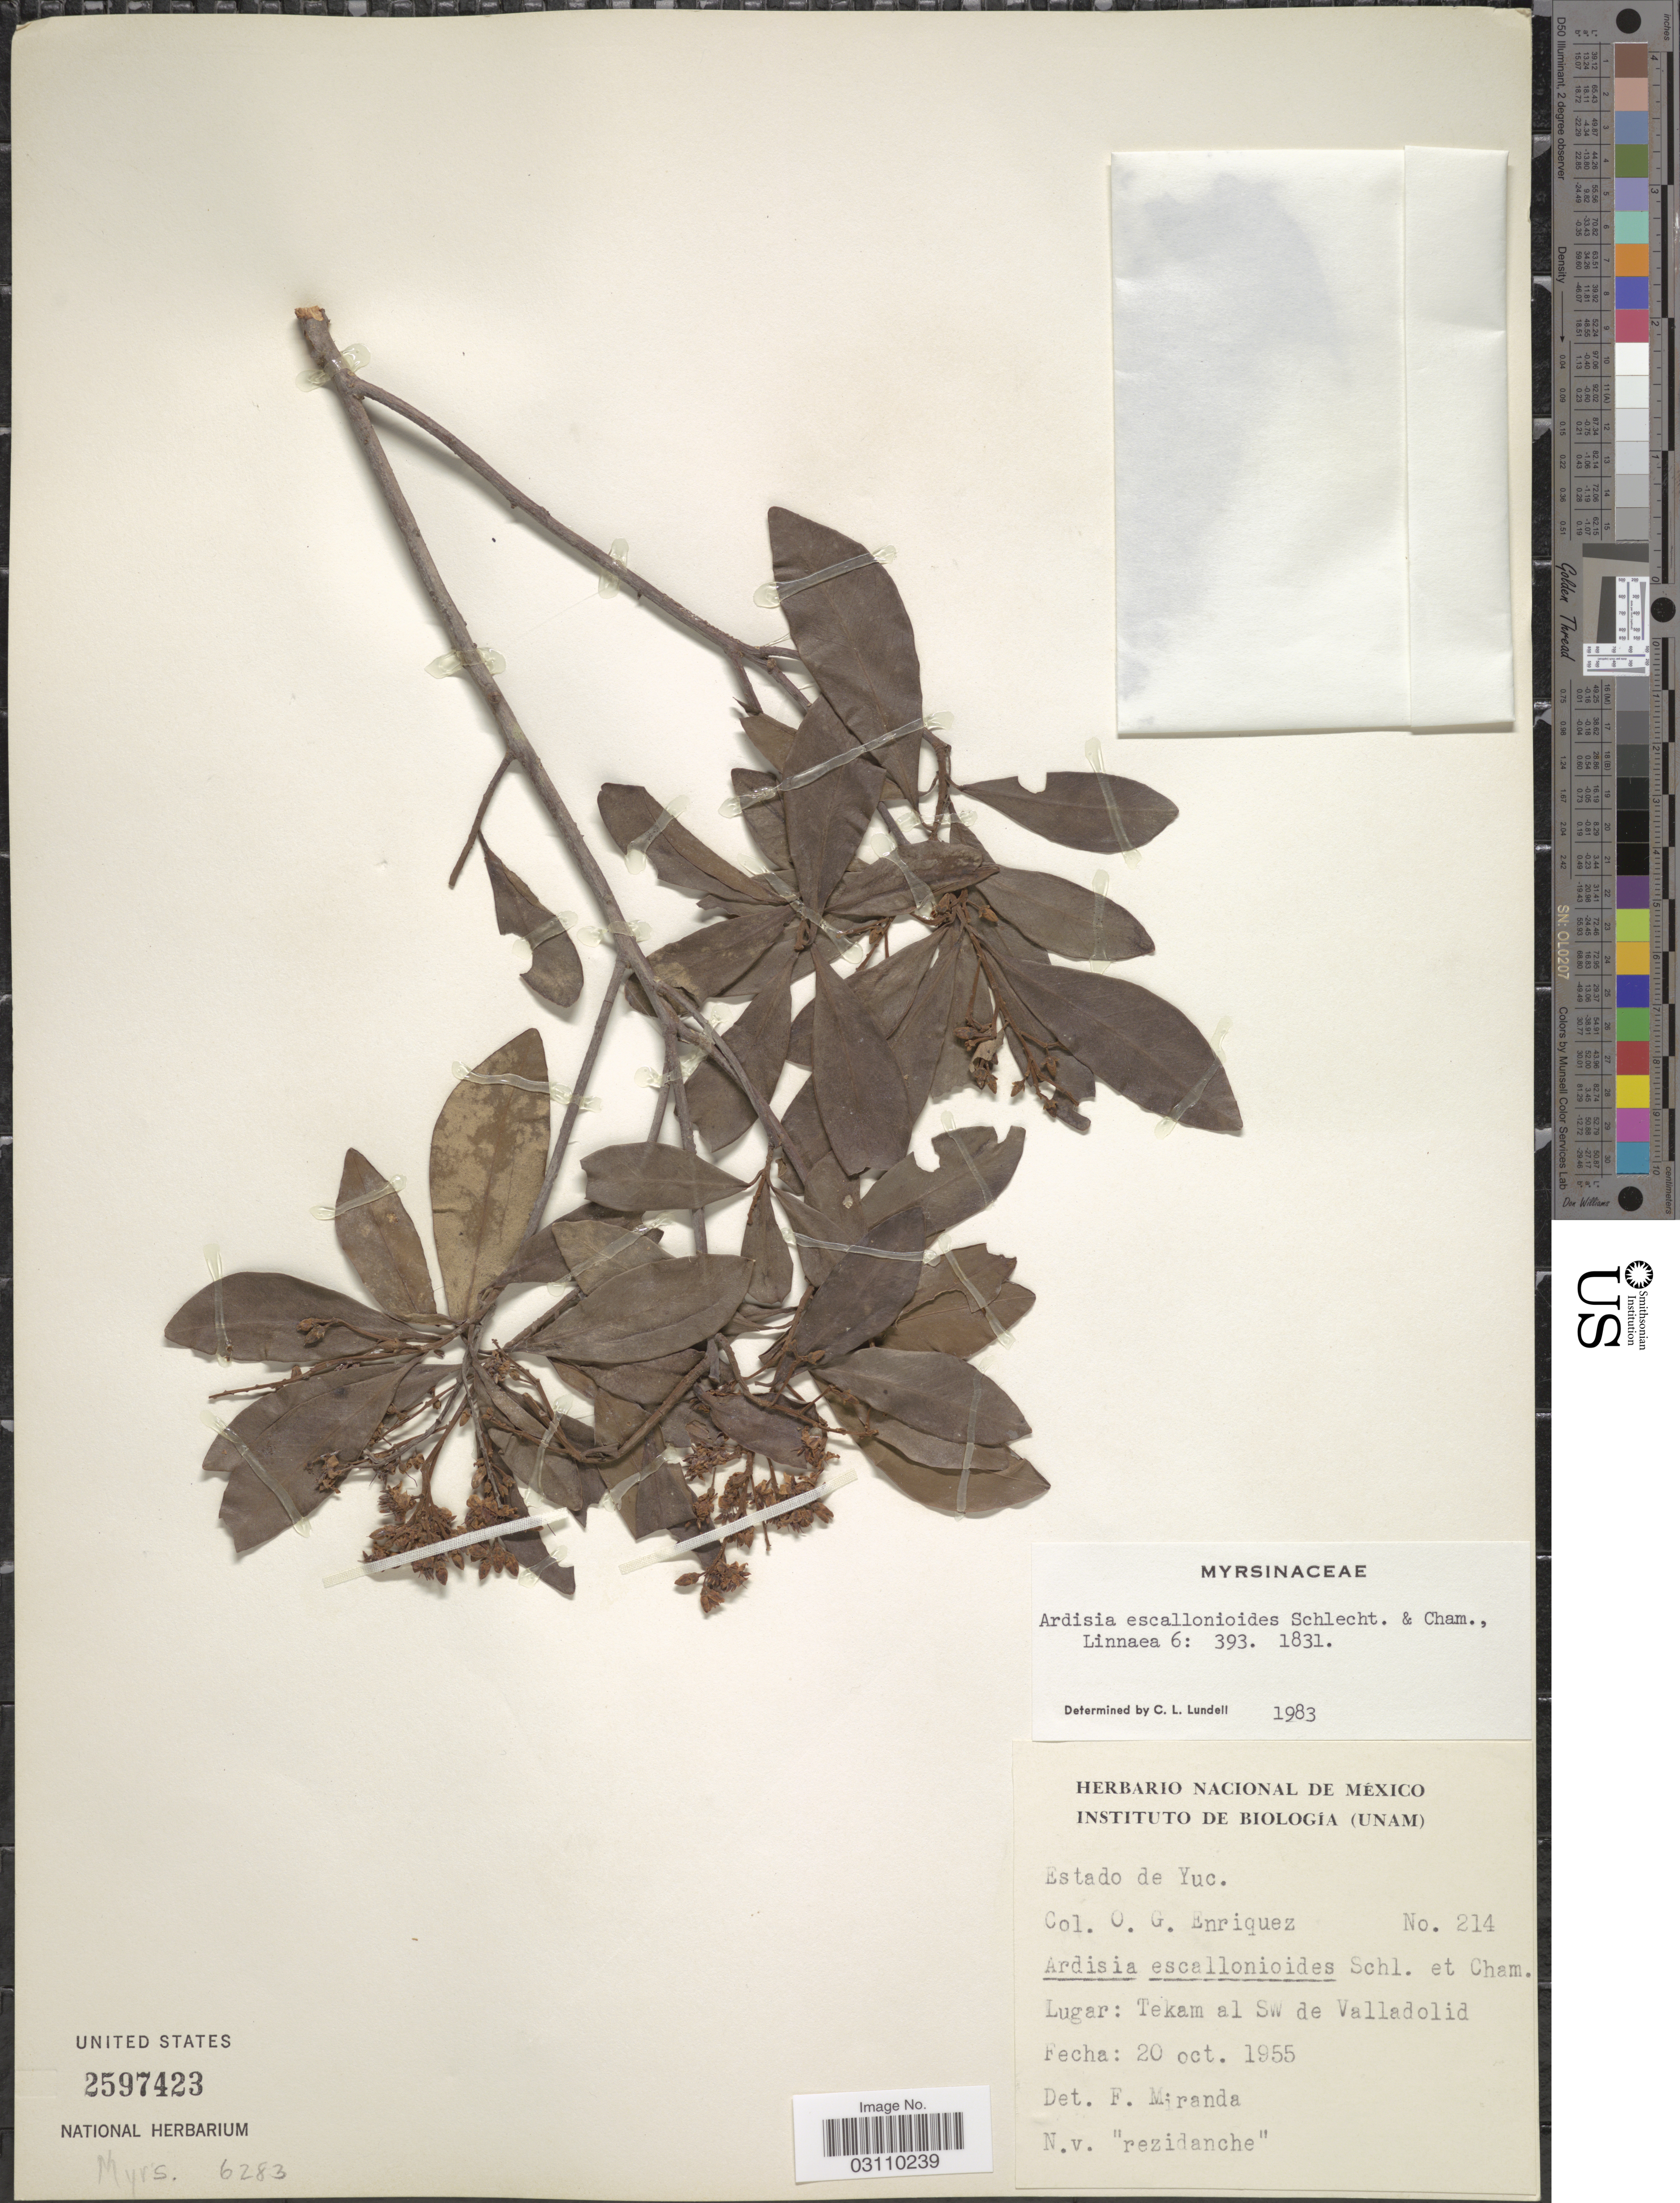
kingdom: Plantae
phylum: Tracheophyta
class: Magnoliopsida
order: Ericales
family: Primulaceae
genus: Ardisia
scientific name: Ardisia escallonioides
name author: Schltdl. & Cham.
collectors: O. Enriquez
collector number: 214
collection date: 1955-10-20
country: Mexico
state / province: Yucatán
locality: Estado de Yuc., Tekam al SW de Valladolid.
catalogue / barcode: US 2597423